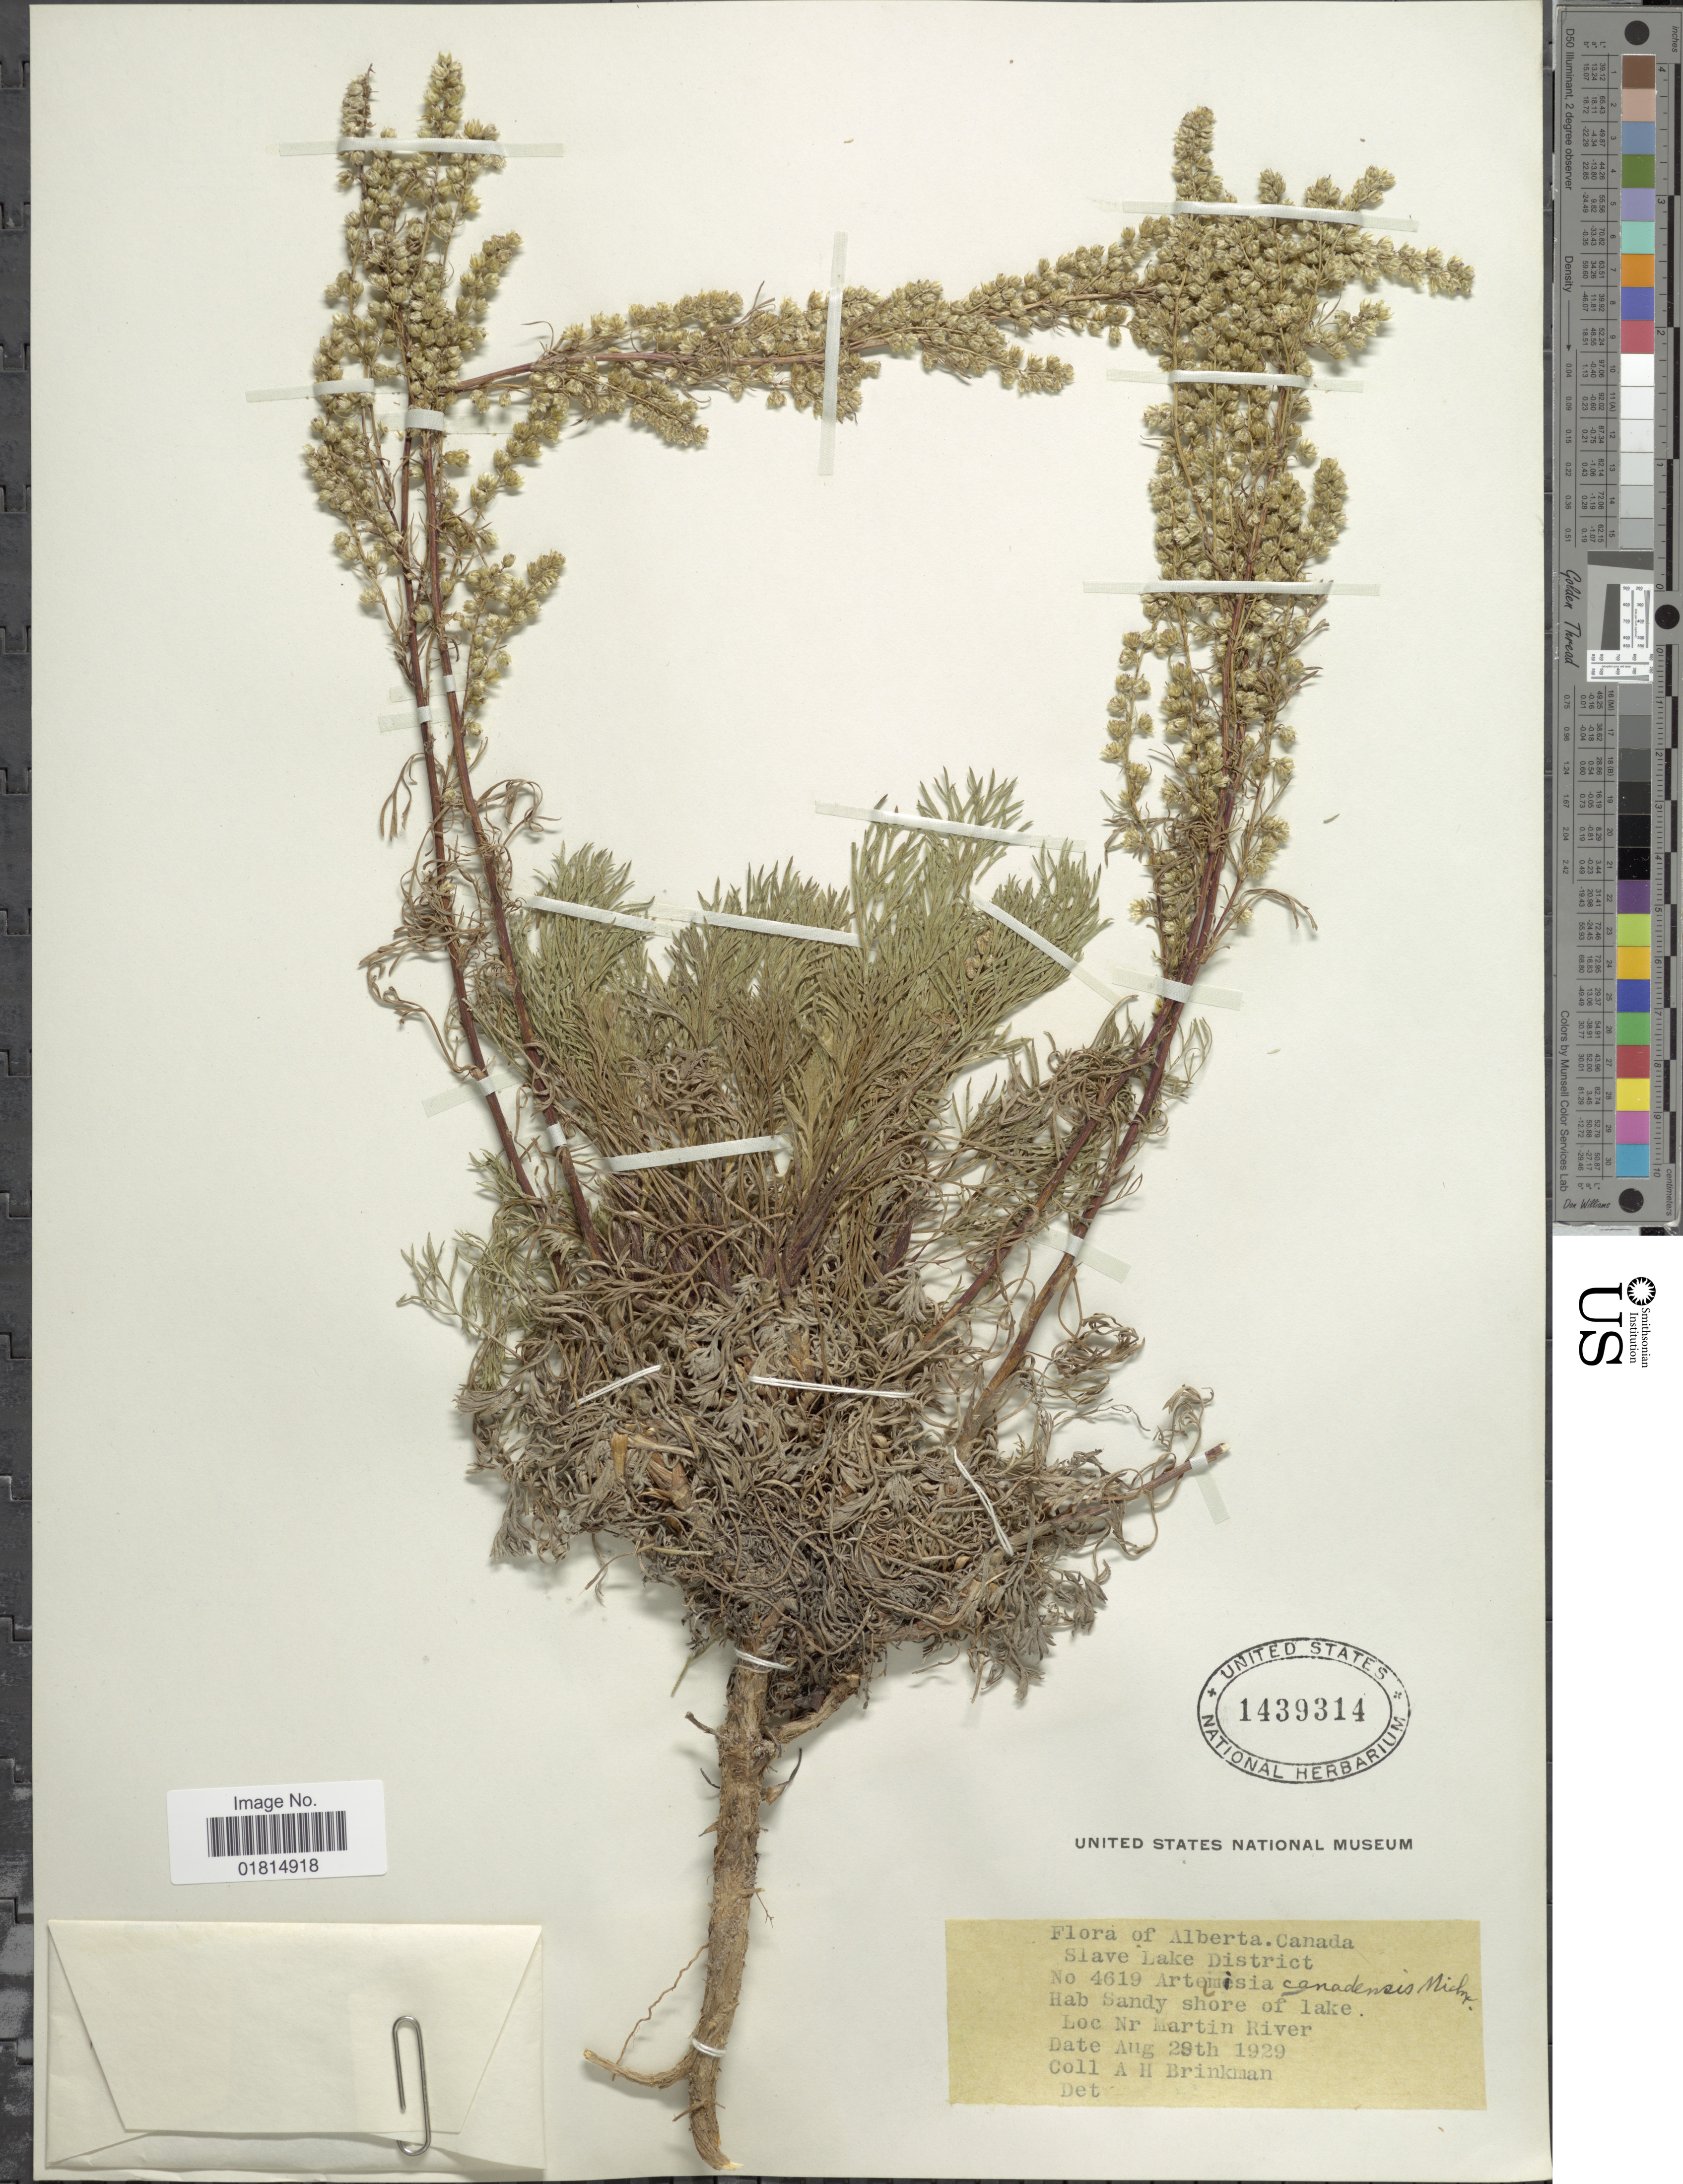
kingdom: Plantae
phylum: Tracheophyta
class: Magnoliopsida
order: Asterales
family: Asteraceae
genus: Artemisia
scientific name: Artemisia canadensis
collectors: A. Brinkman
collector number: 4619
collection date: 1929-08-28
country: Canada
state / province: Alberta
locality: Slave Lake District. Nr Martin River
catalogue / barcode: US 1439314